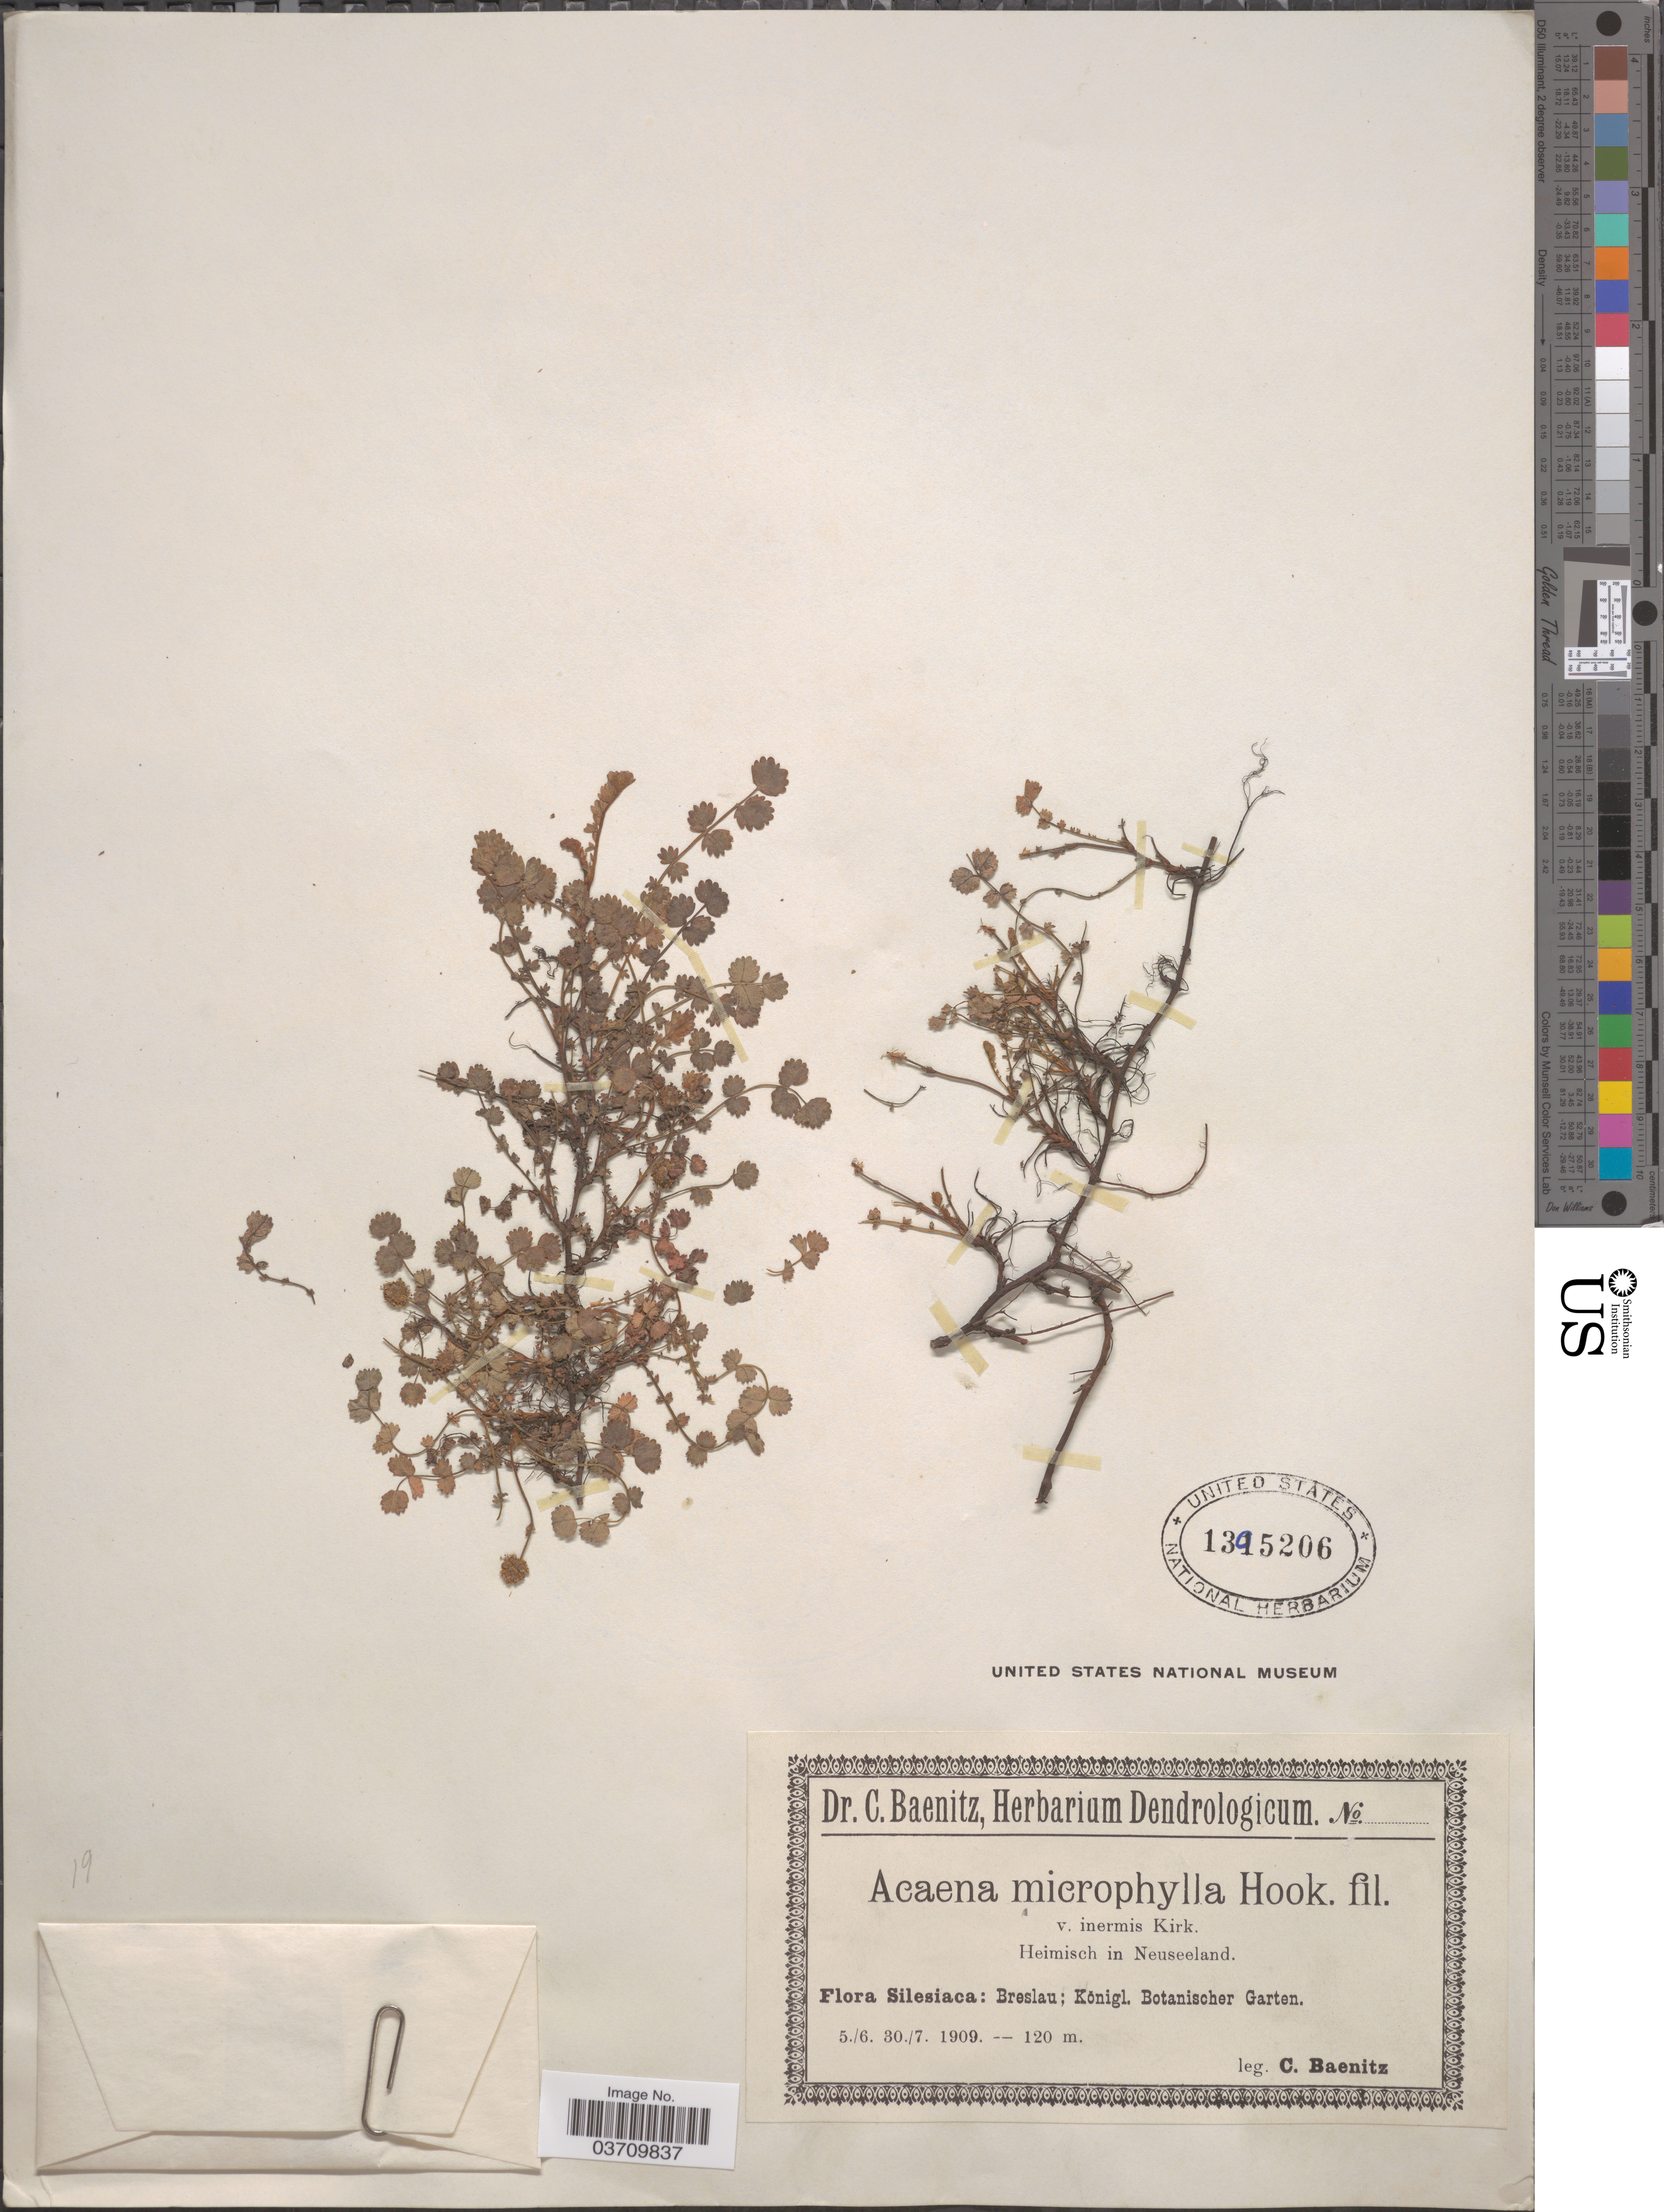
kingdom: Plantae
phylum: Tracheophyta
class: Magnoliopsida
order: Rosales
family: Rosaceae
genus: Acaena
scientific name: Acaena microphylla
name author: Hook. f.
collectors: C. G. Baenitz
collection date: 1909-06-05/1909-07-30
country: Poland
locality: Silesiaca: Breslau; Königl. Botanischer Garten.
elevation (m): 120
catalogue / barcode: US 1395206